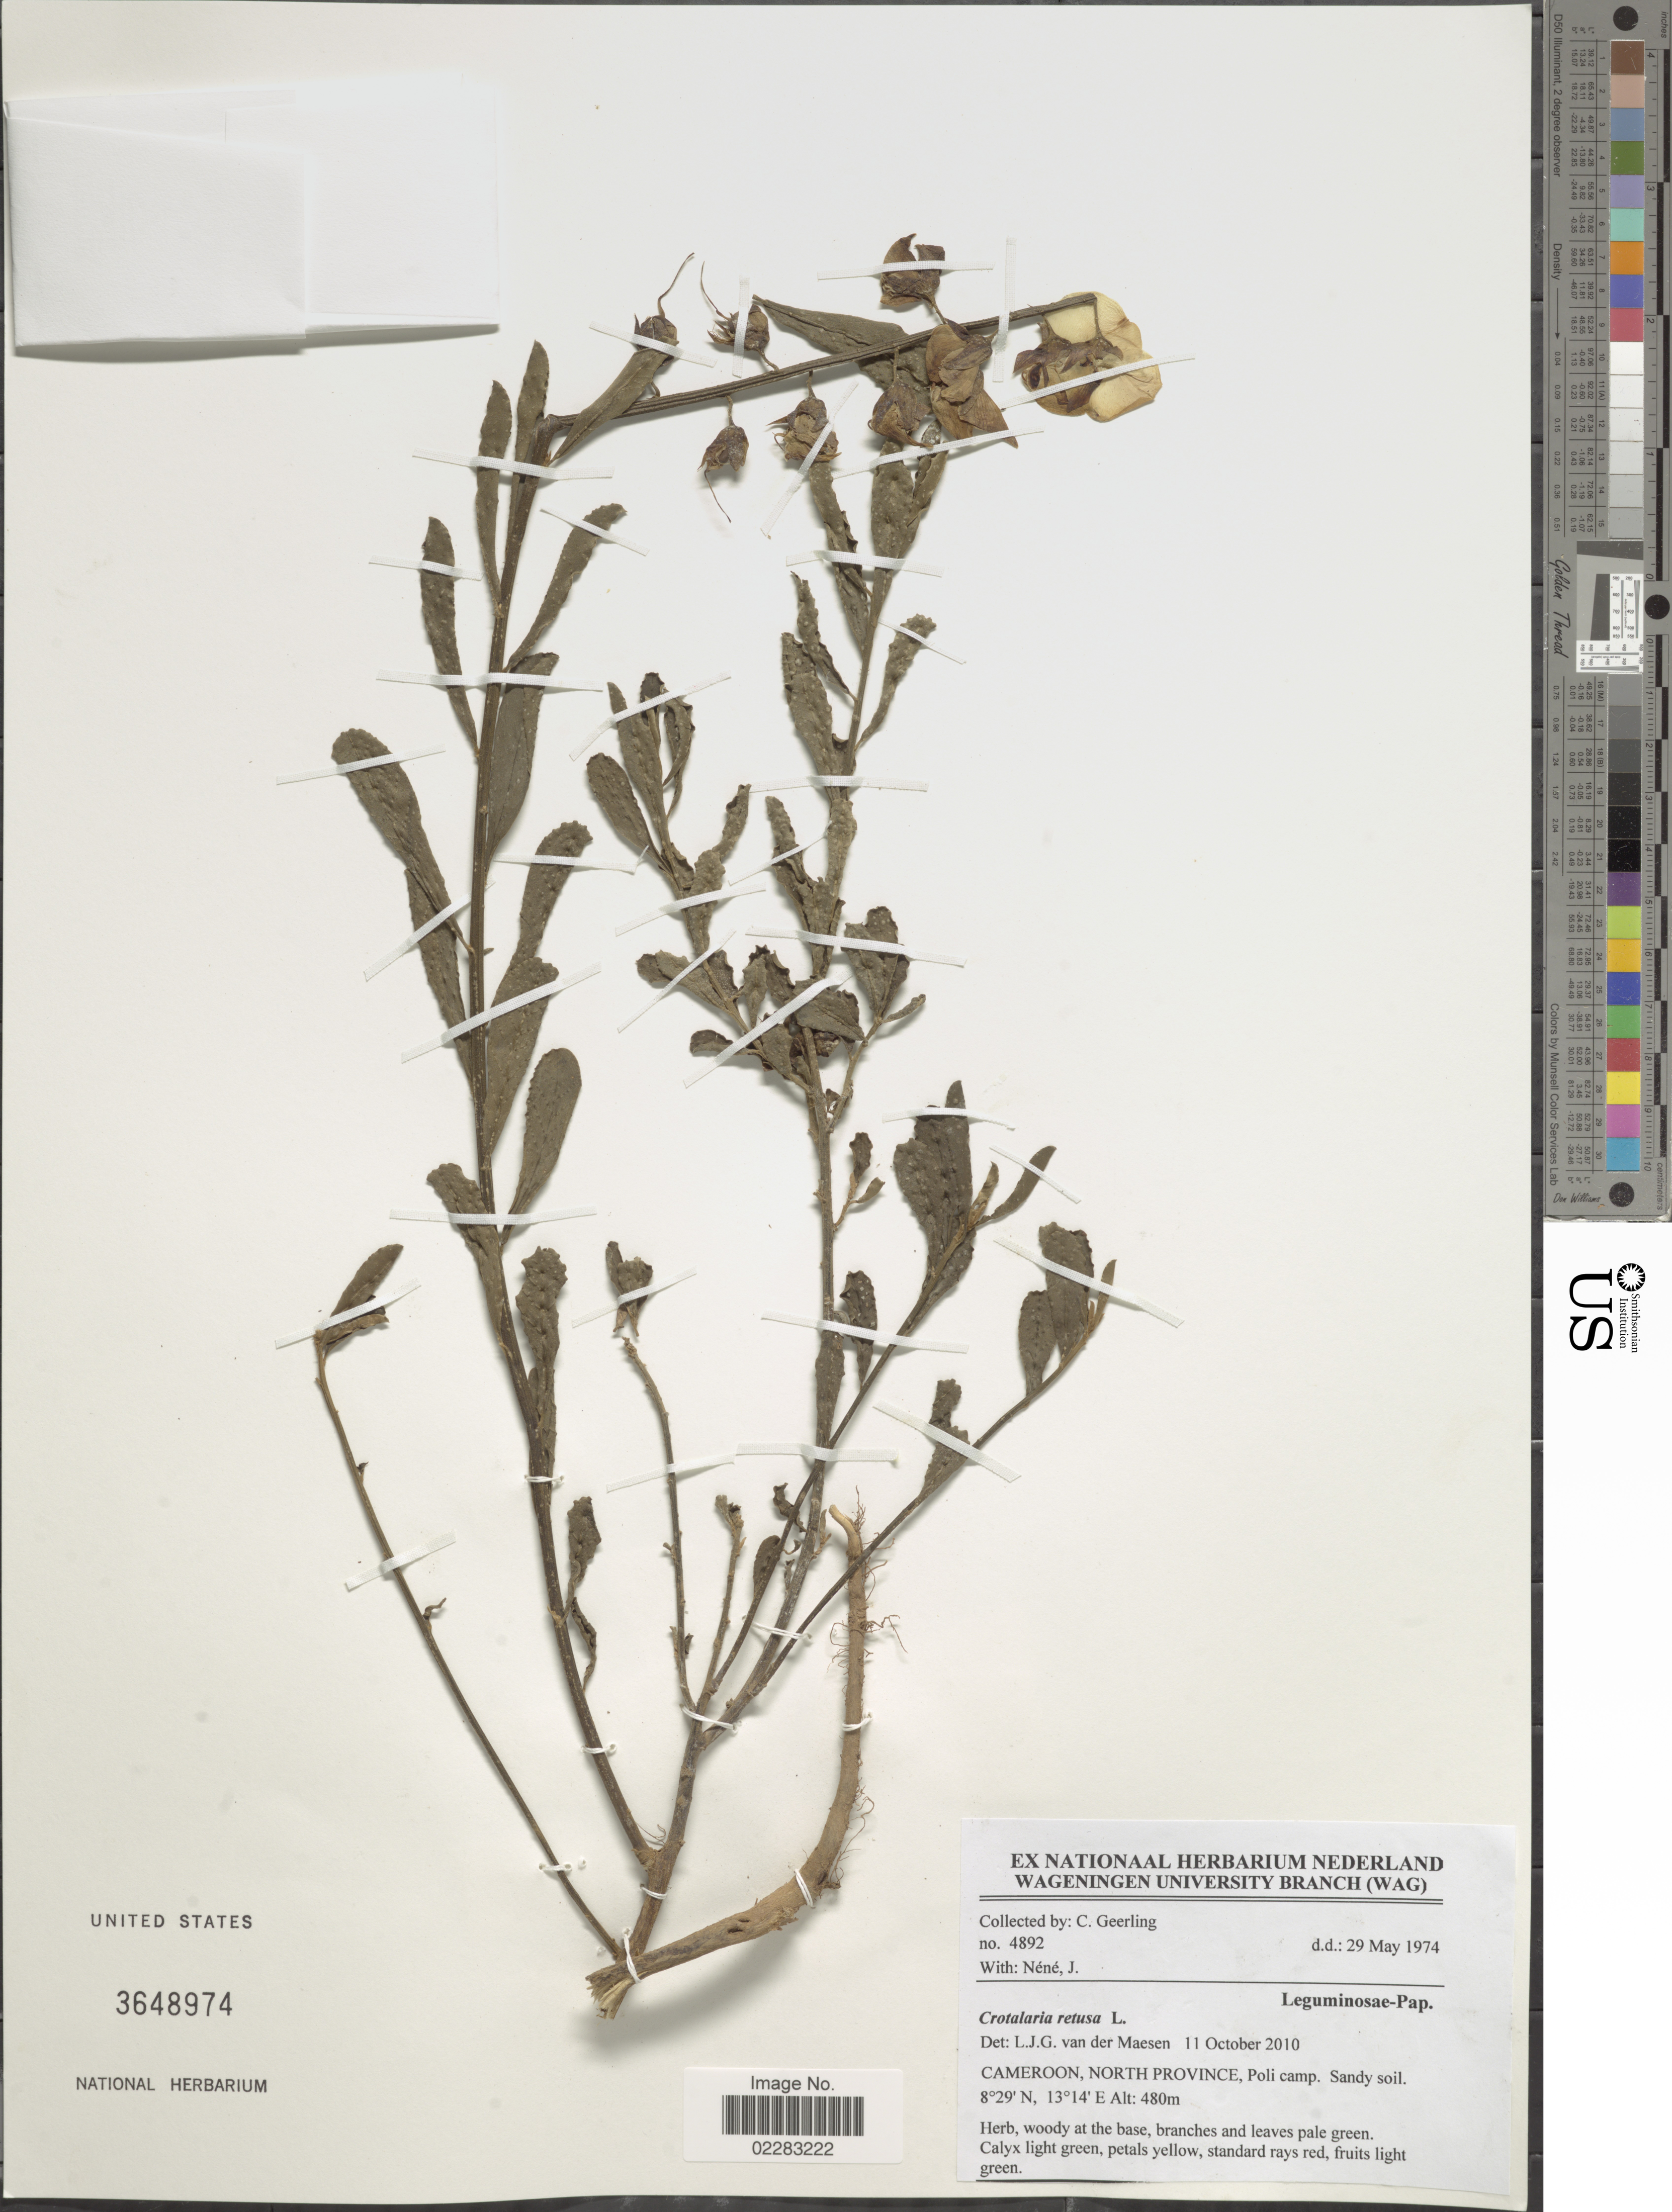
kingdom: Plantae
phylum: Tracheophyta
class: Magnoliopsida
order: Fabales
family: Fabaceae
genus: Crotalaria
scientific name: Crotalaria retusa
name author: L.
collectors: C. Geerling & J. Néné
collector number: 4892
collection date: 1974-05-29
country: Cameroon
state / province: Nord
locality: North Province, Poli camp.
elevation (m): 480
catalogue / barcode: US 3648974